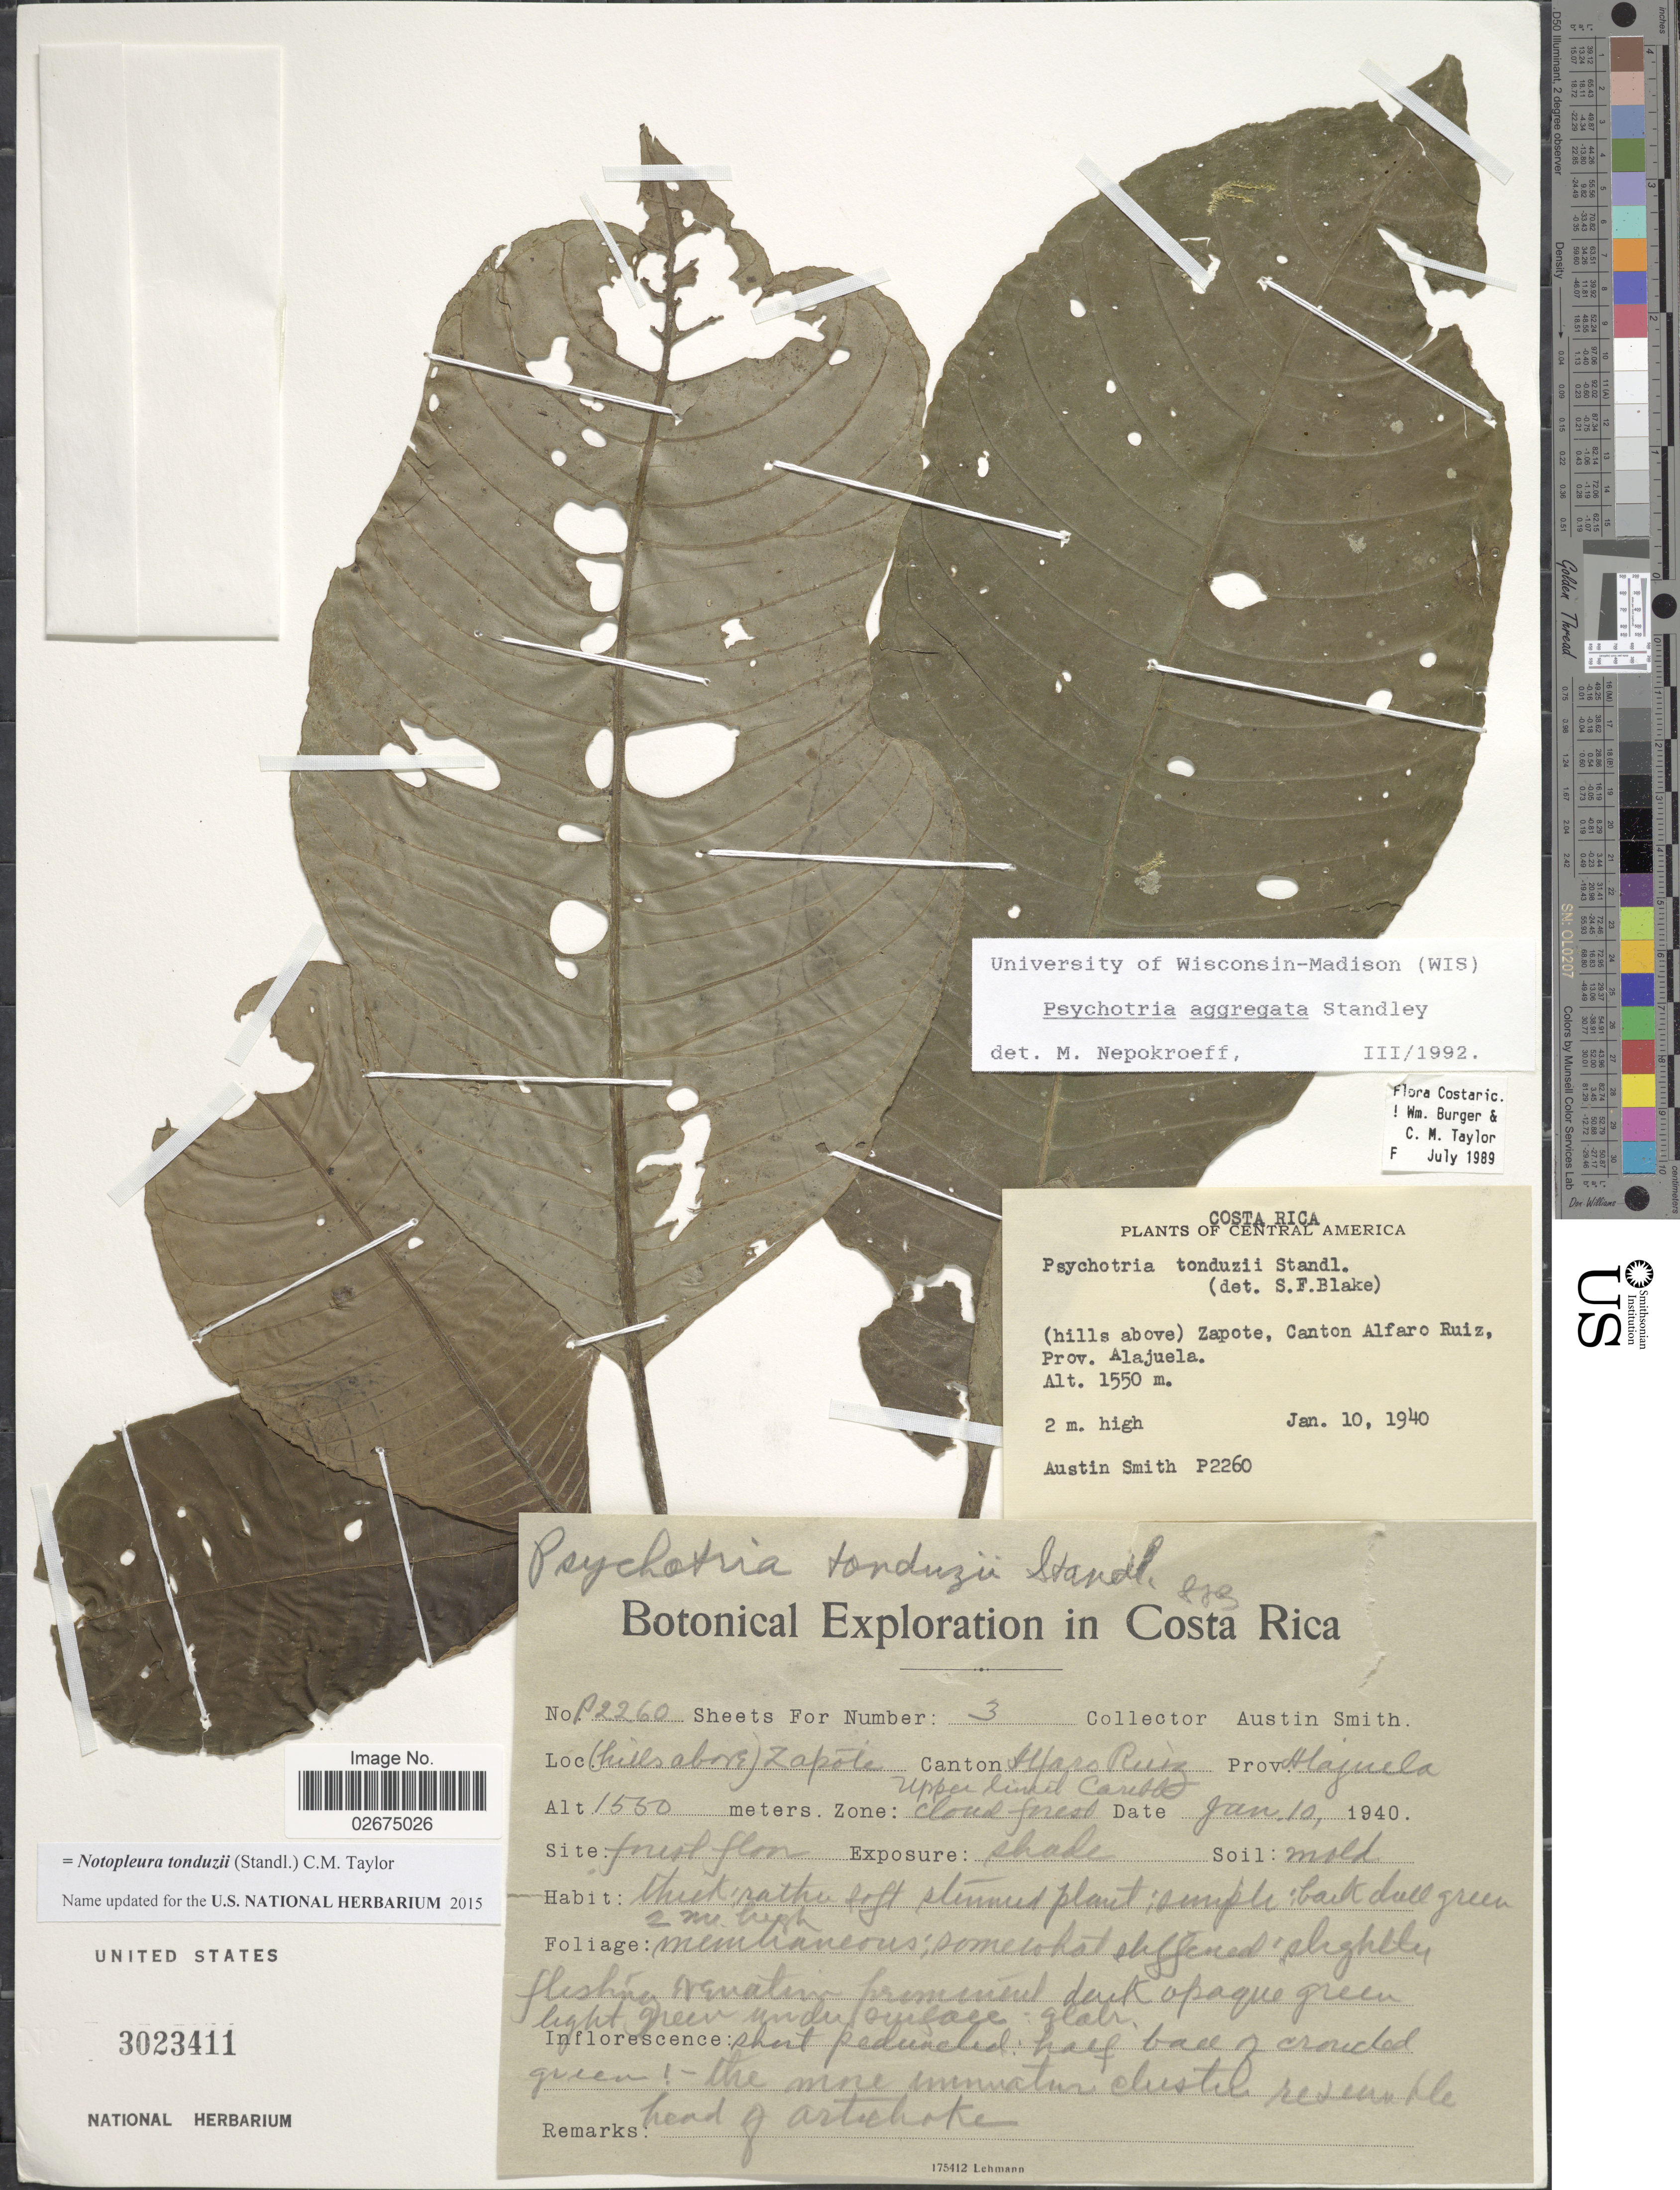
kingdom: Plantae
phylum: Tracheophyta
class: Magnoliopsida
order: Gentianales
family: Rubiaceae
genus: Notopleura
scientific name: Notopleura tonduzii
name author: (Standl.) C.M. Taylor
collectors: Aust P. Smith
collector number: P2260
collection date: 1940-01-10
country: Costa Rica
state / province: Alajuela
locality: (hills above) Zapote, Canton Alfaro Ruiz.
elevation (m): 1550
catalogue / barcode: US 3023411